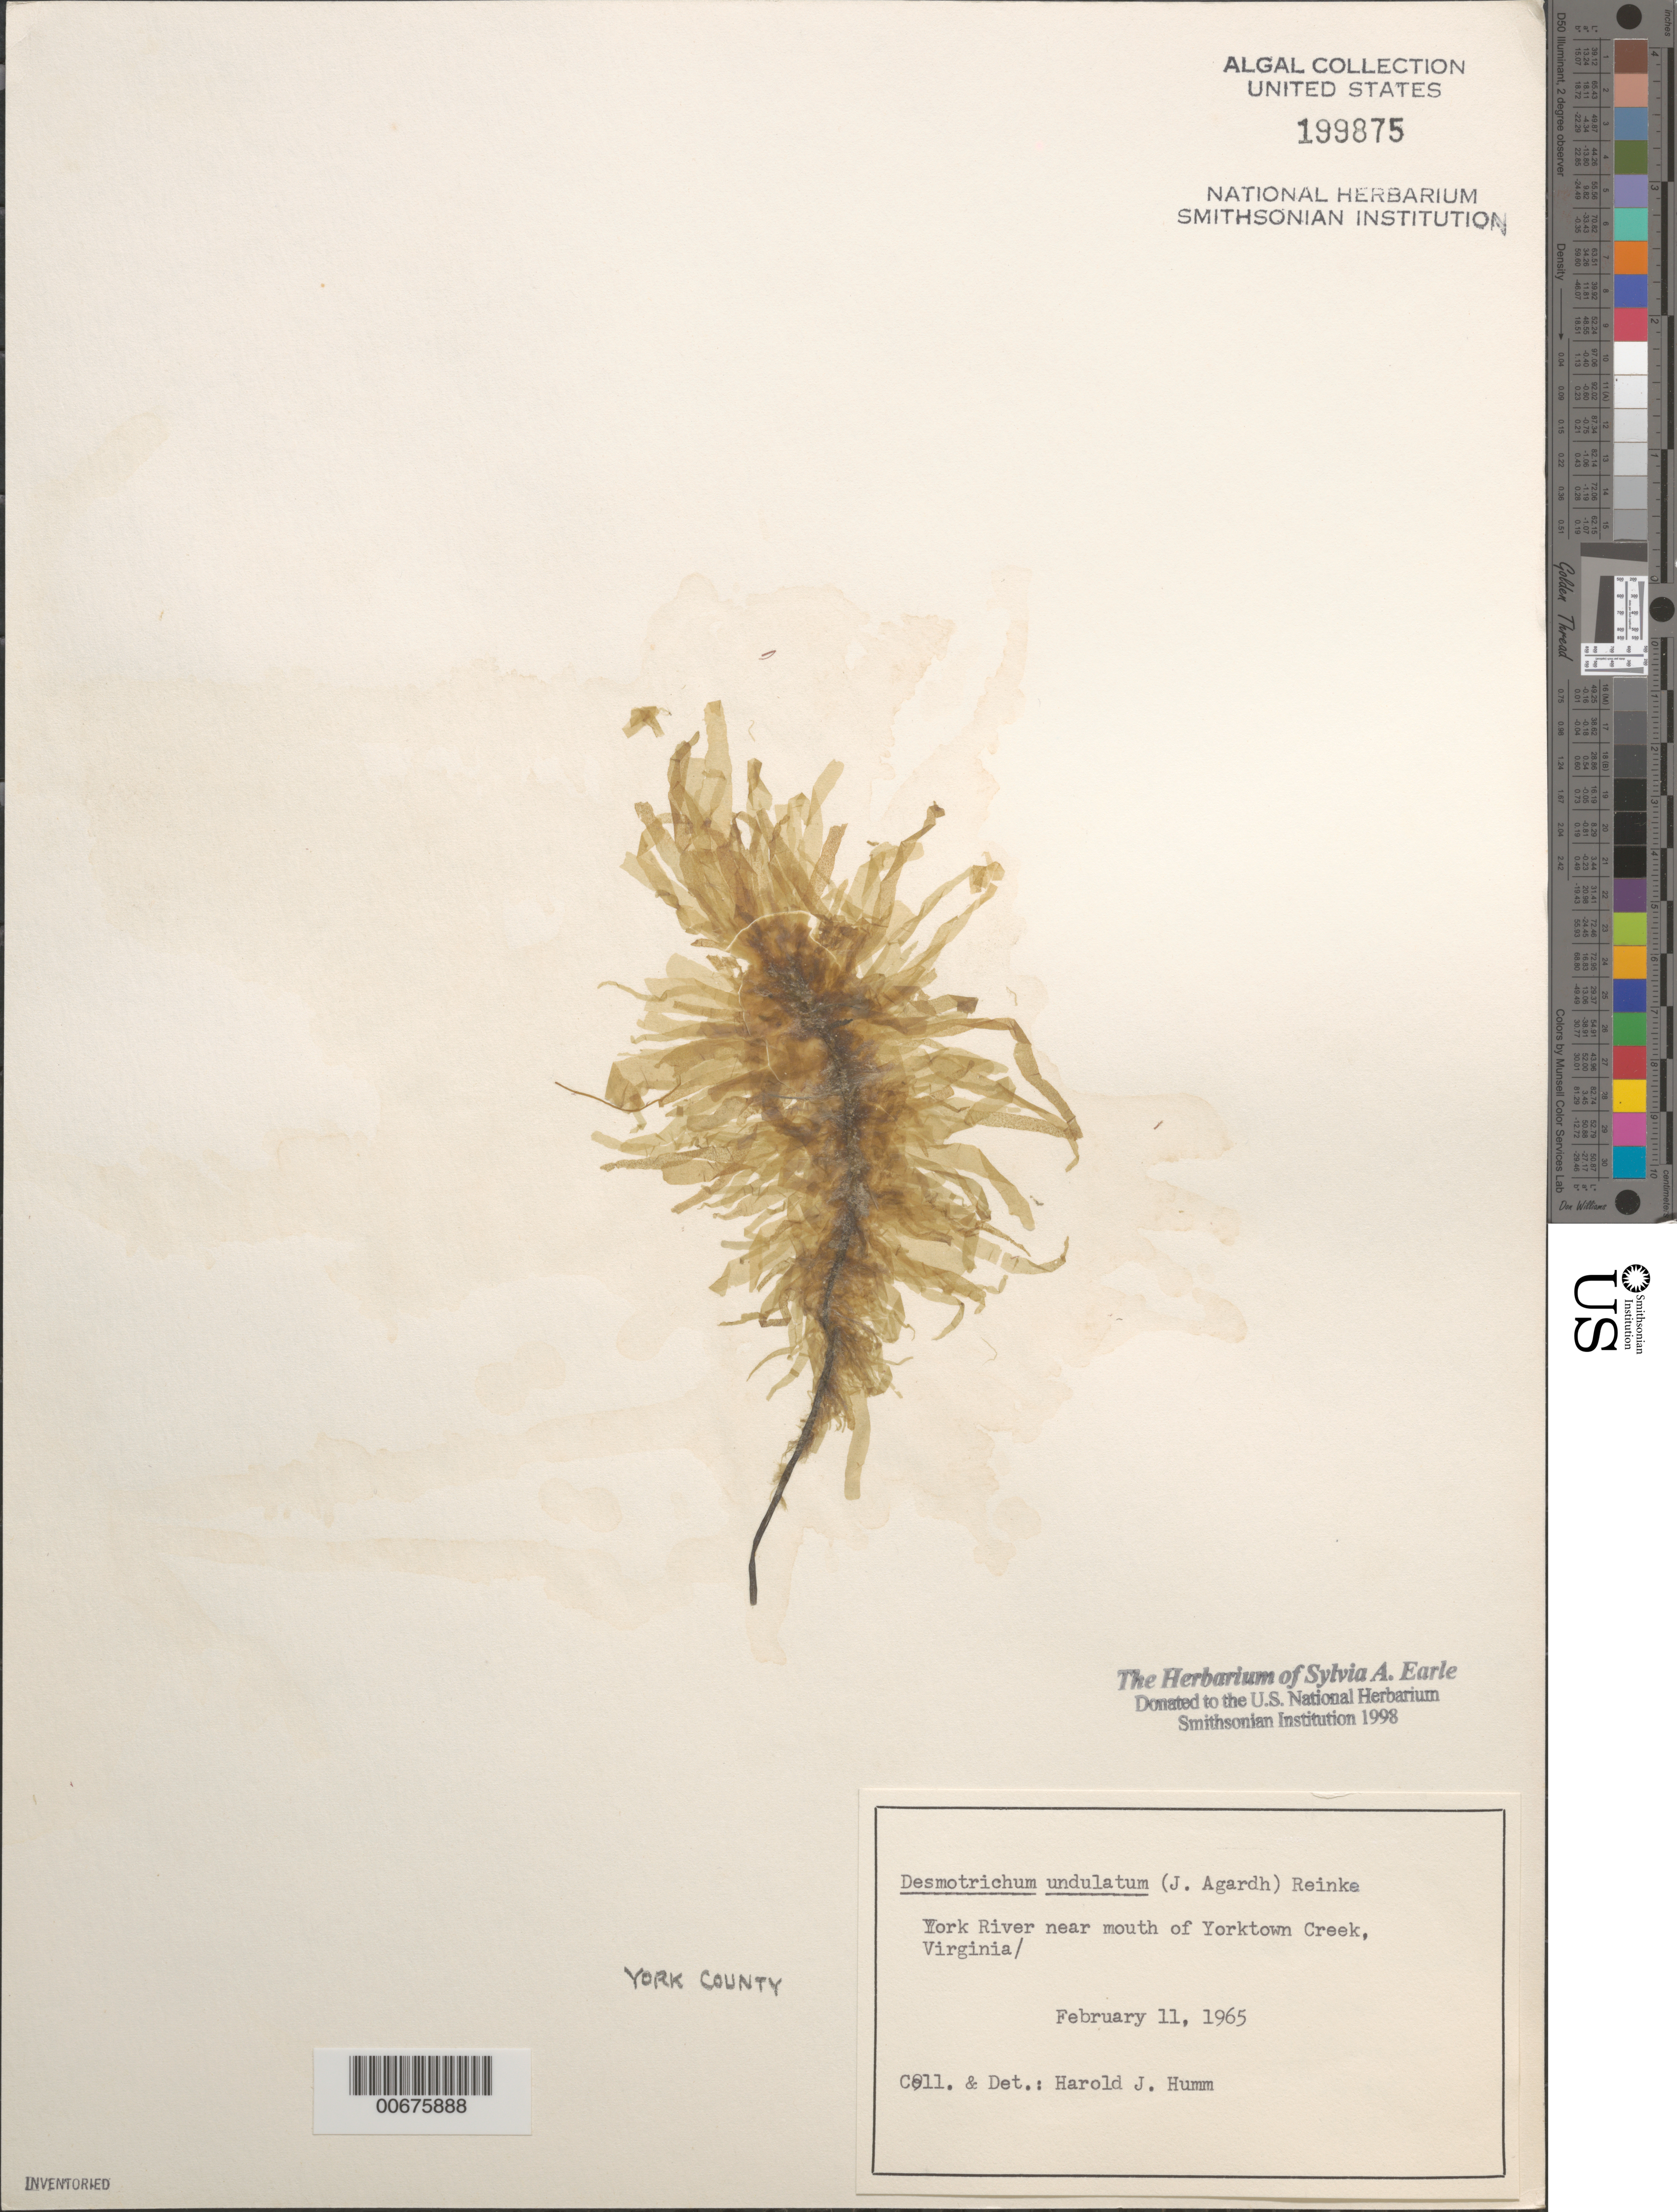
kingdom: Chromista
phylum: Ochrophyta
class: Phaeophyceae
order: Ectocarpales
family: Chordariaceae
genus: Punctaria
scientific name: Punctaria tenuissima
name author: (C. Agardh)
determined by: Algae name updating Project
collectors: H. J. Humm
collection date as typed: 11 Feb 1965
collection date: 1965-02-11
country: United States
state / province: Virginia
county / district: York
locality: Yorktown River, near Yorktown Creek mouth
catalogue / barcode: US 199875